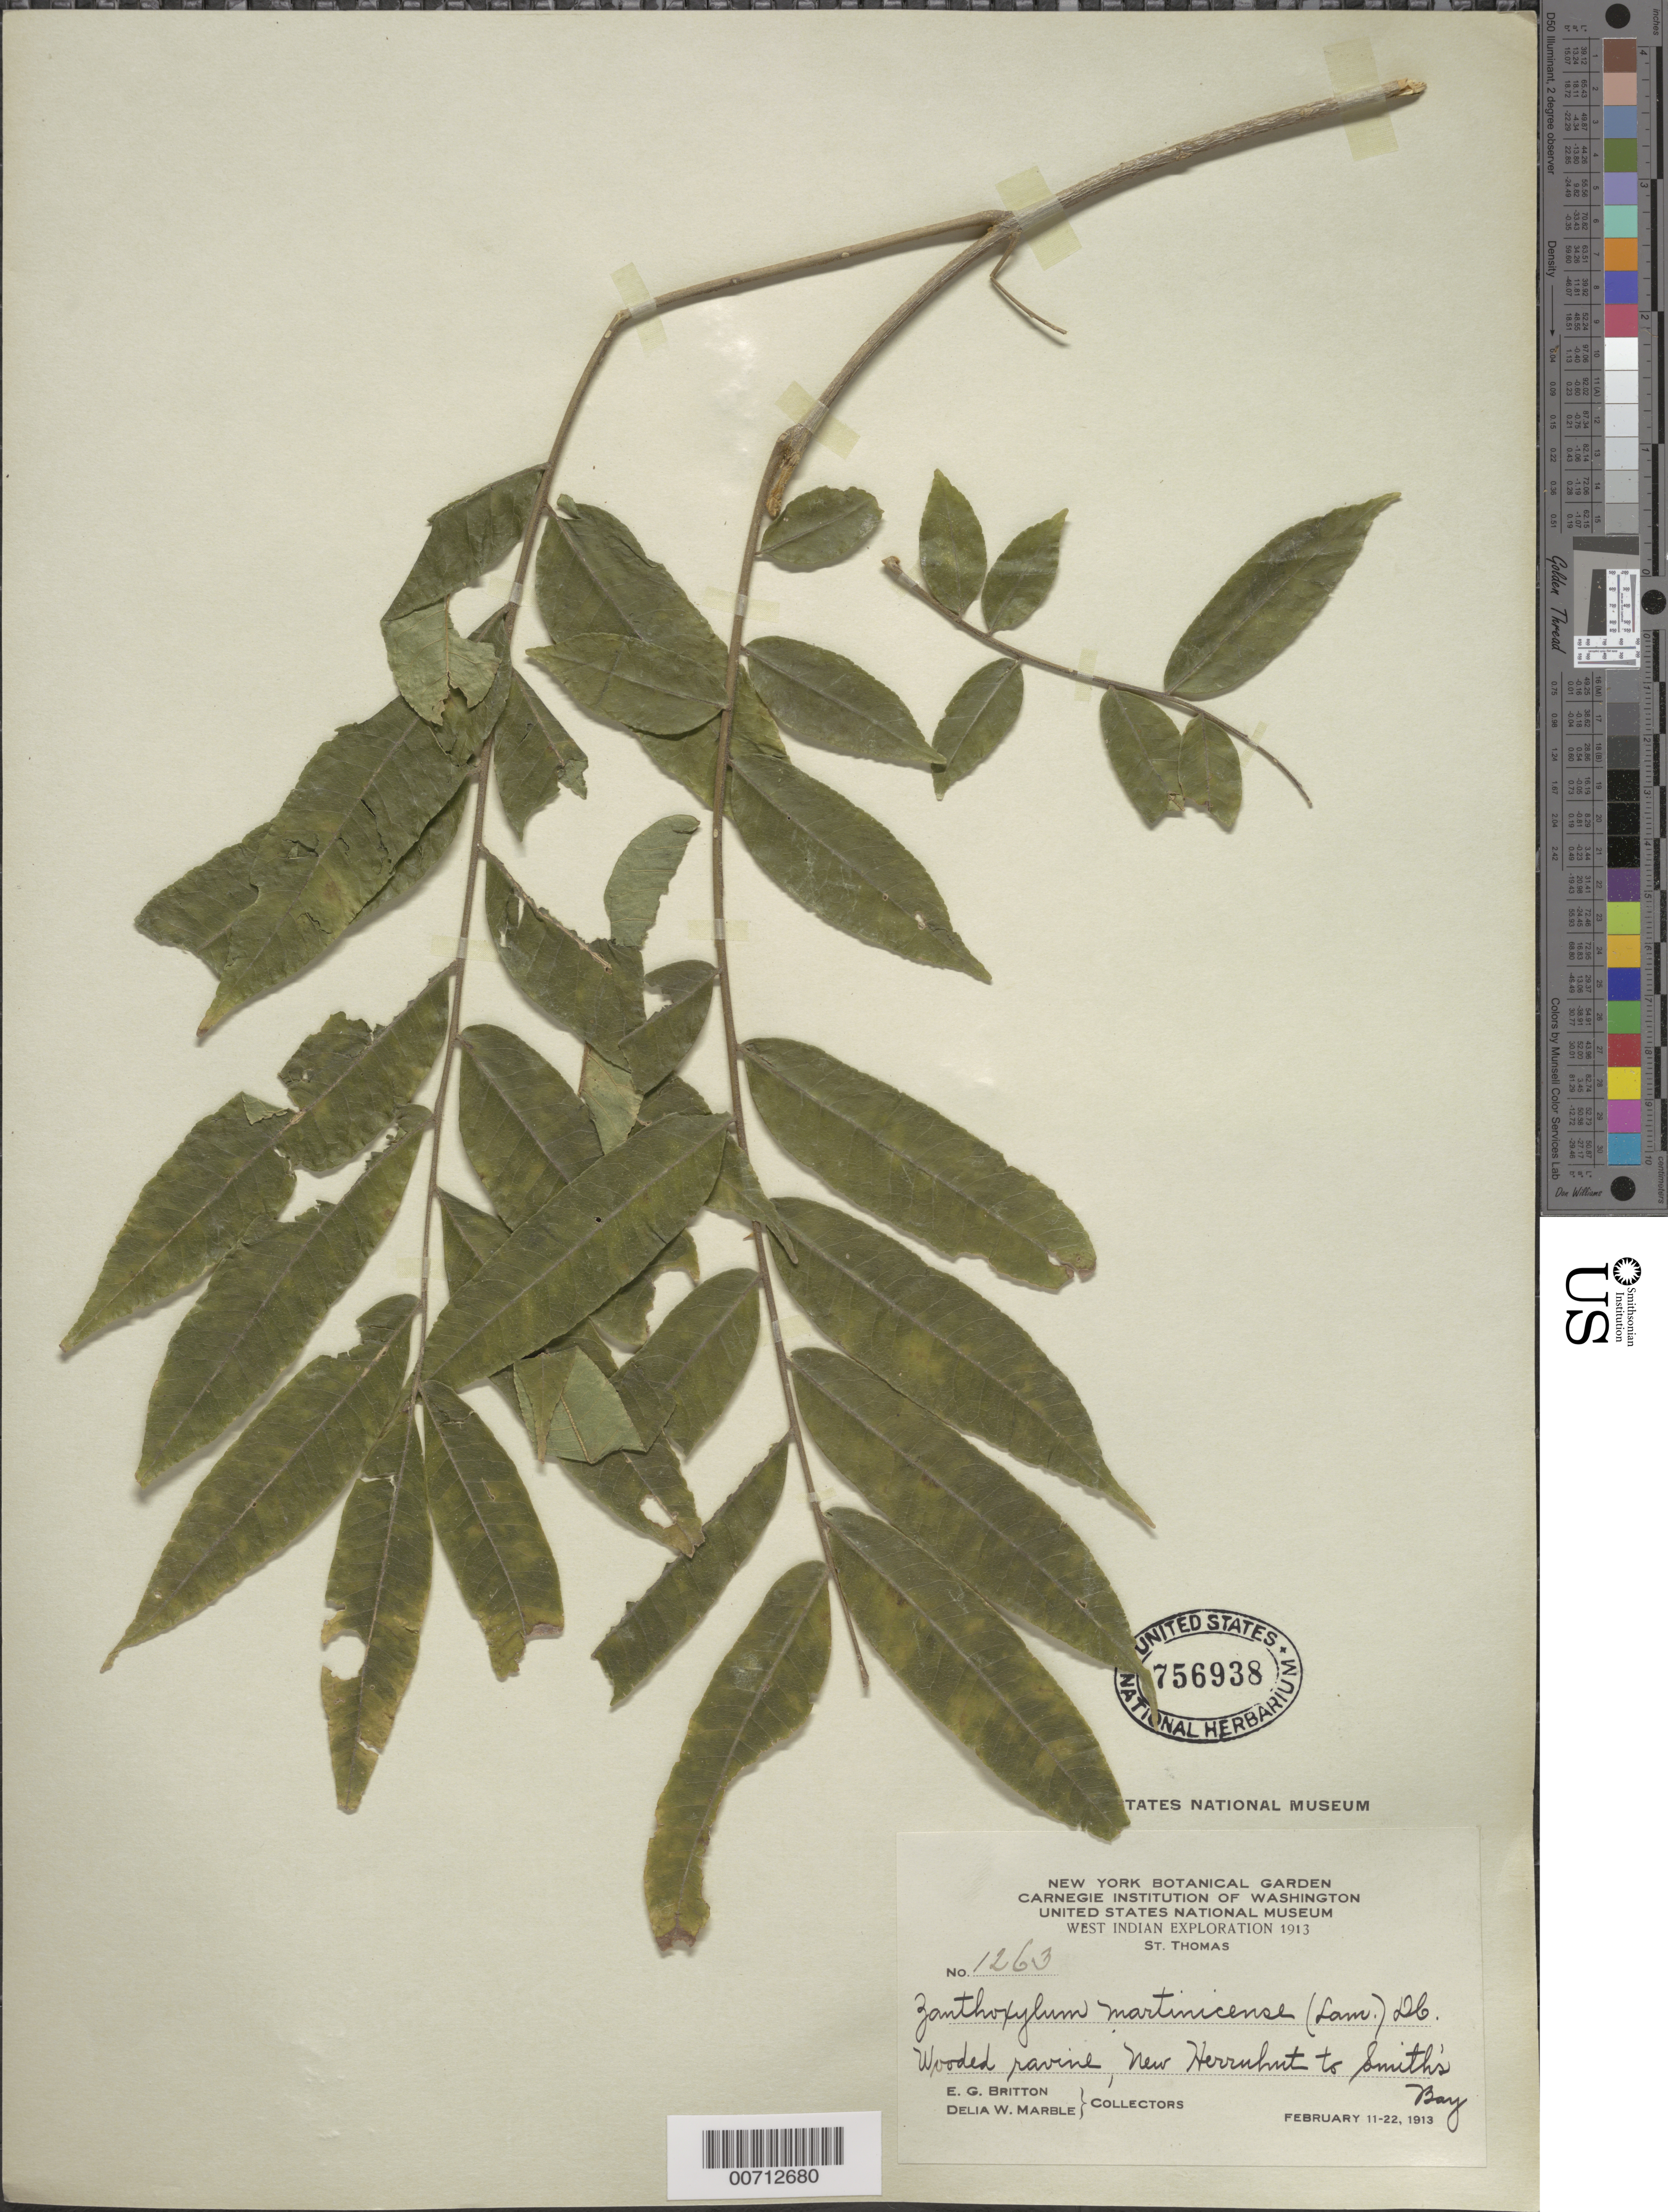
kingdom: Plantae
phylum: Tracheophyta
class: Magnoliopsida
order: Sapindales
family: Rutaceae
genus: Zanthoxylum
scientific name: Zanthoxylum martinicense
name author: (Lam.) DC.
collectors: E. G. Britton & D. W. Marble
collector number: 1263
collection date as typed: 11 Feb 1913 to 22 Feb 1913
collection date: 1913-02-11/1913-02-22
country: U.S. Virgin Islands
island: St. Thomas Island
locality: New Herruhut to Smith's Bay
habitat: Wooded ravine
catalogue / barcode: US 756938